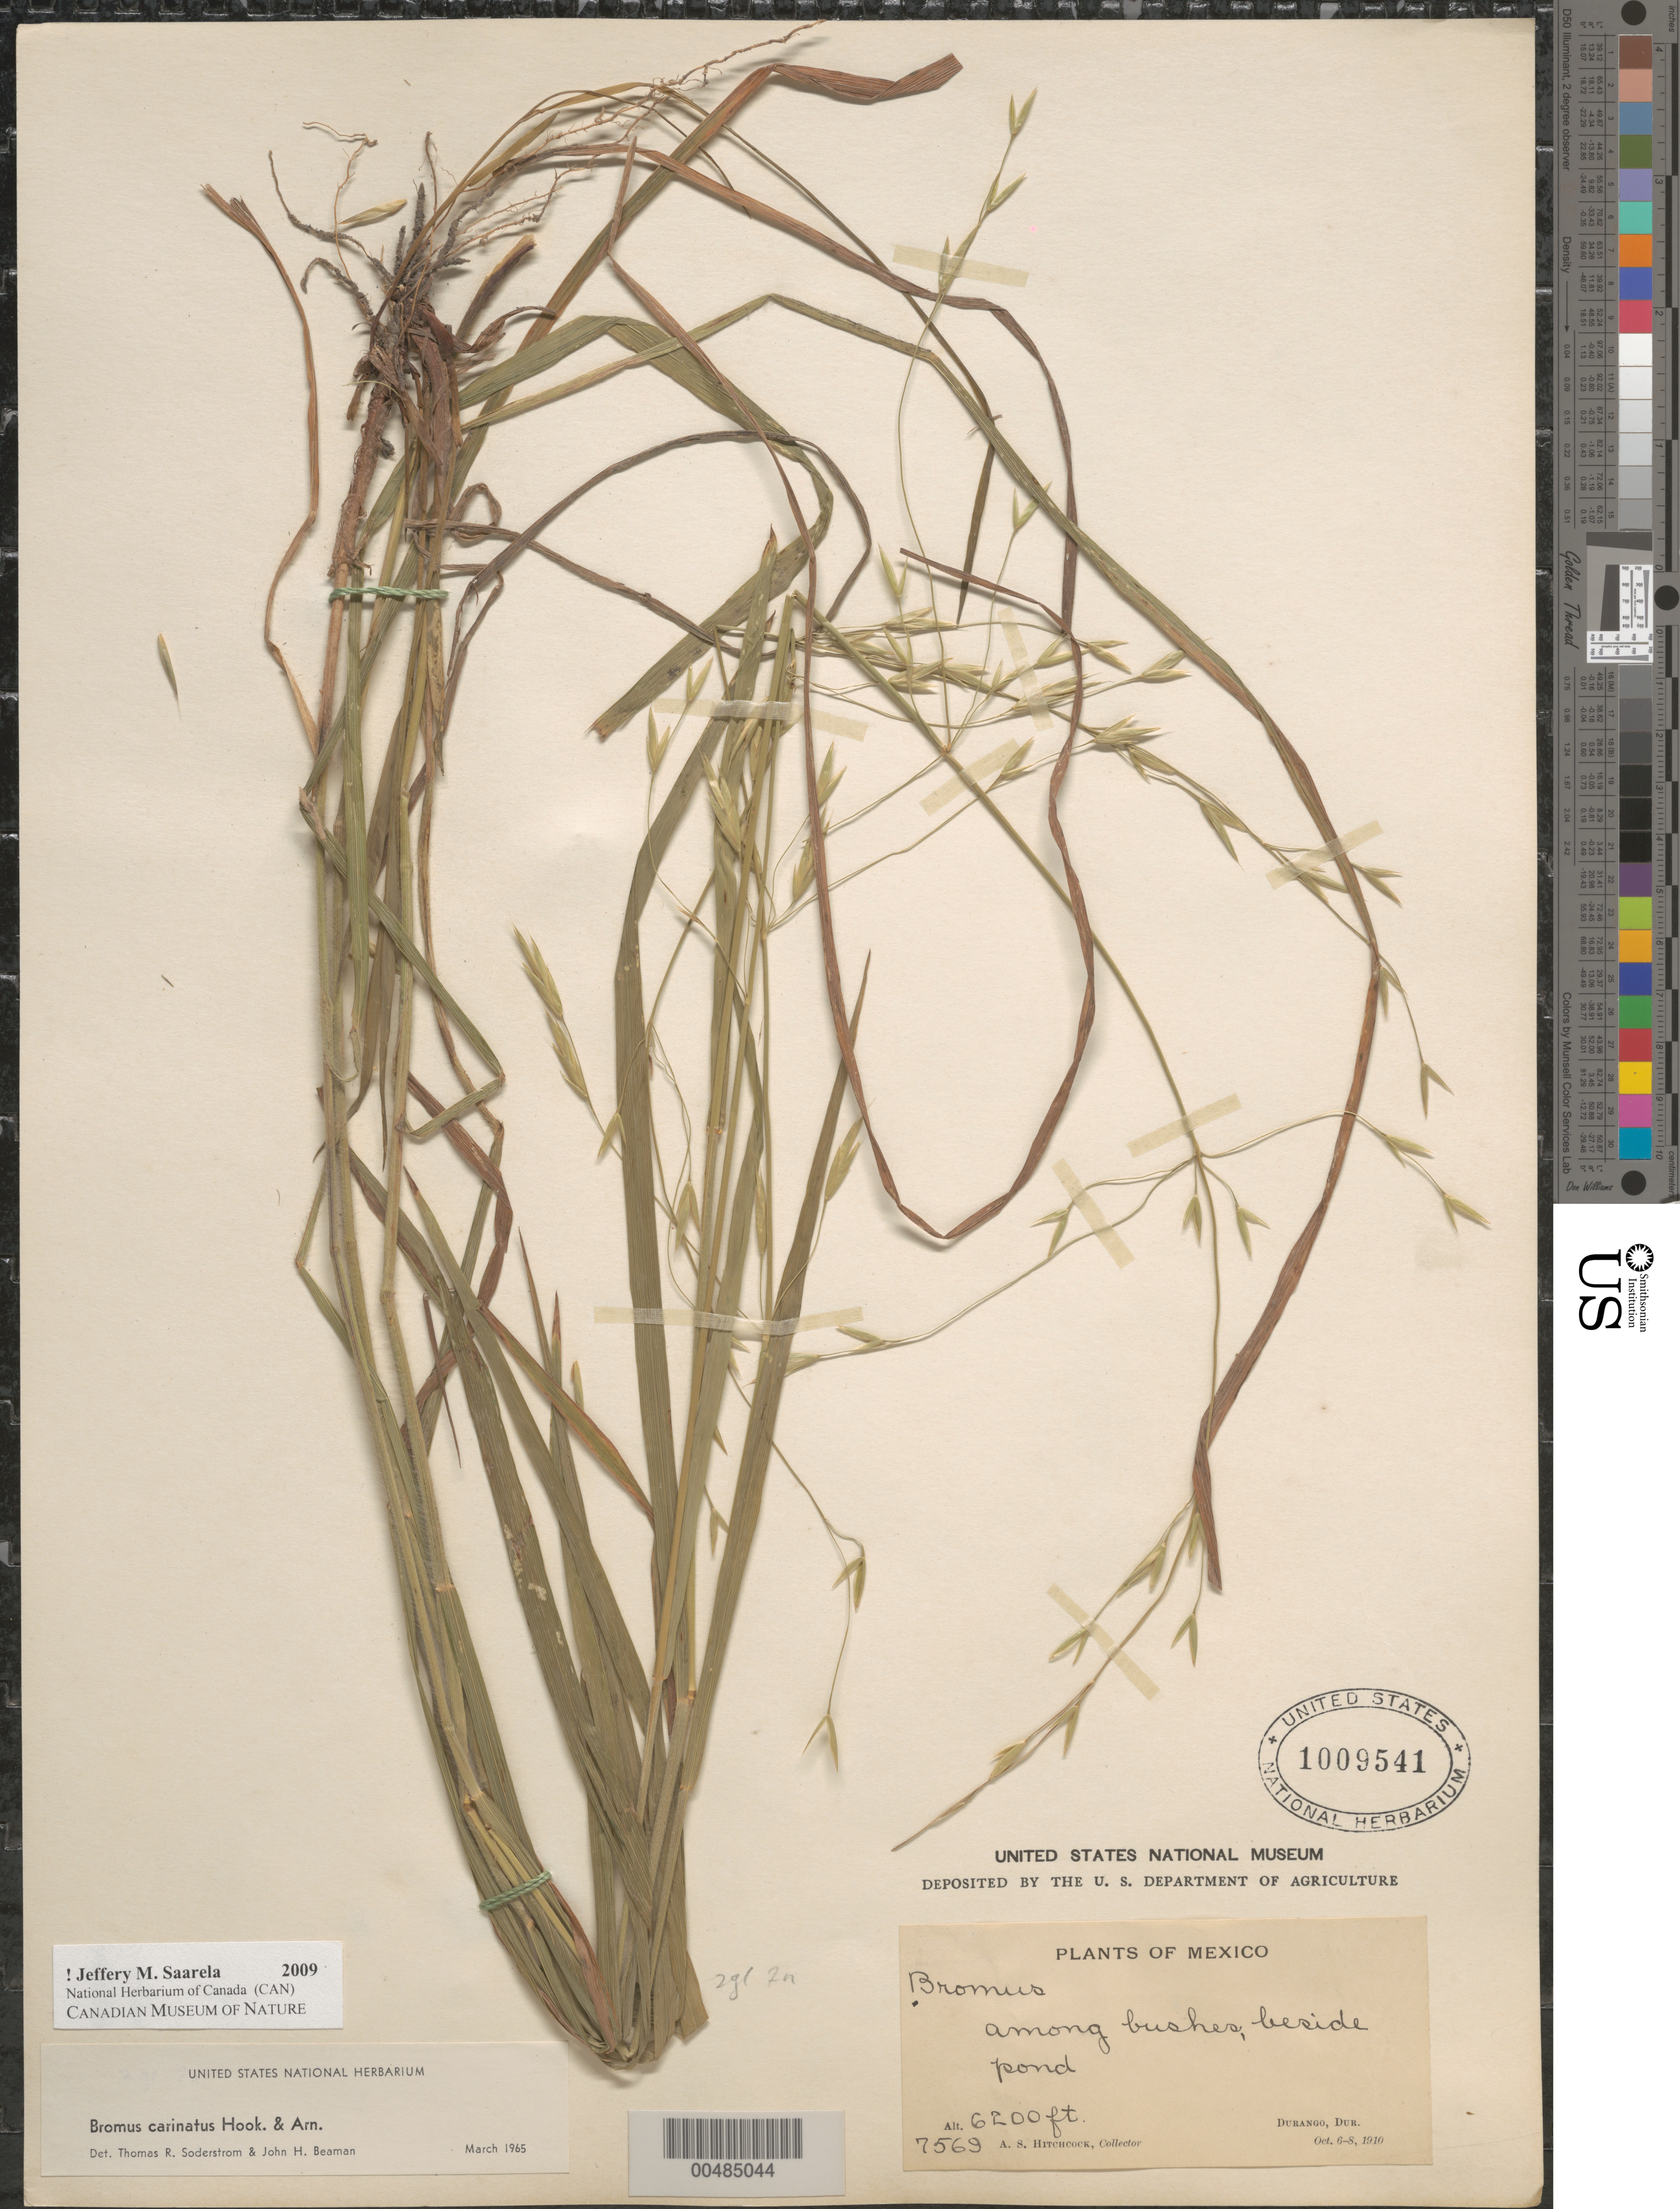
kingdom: Plantae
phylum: Tracheophyta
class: Liliopsida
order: Poales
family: Poaceae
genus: Bromus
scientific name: Bromus carinatus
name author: Hook. & Arn.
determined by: Soderstrom, T. R.; Beaman, J. H.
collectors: A. S. Hitchcock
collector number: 7569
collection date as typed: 6 Oct 1910 to 8 Oct 1910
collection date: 1910-10-06/1910-10-08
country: Mexico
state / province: Durango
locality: Durango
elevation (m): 1890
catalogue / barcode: US 1009541